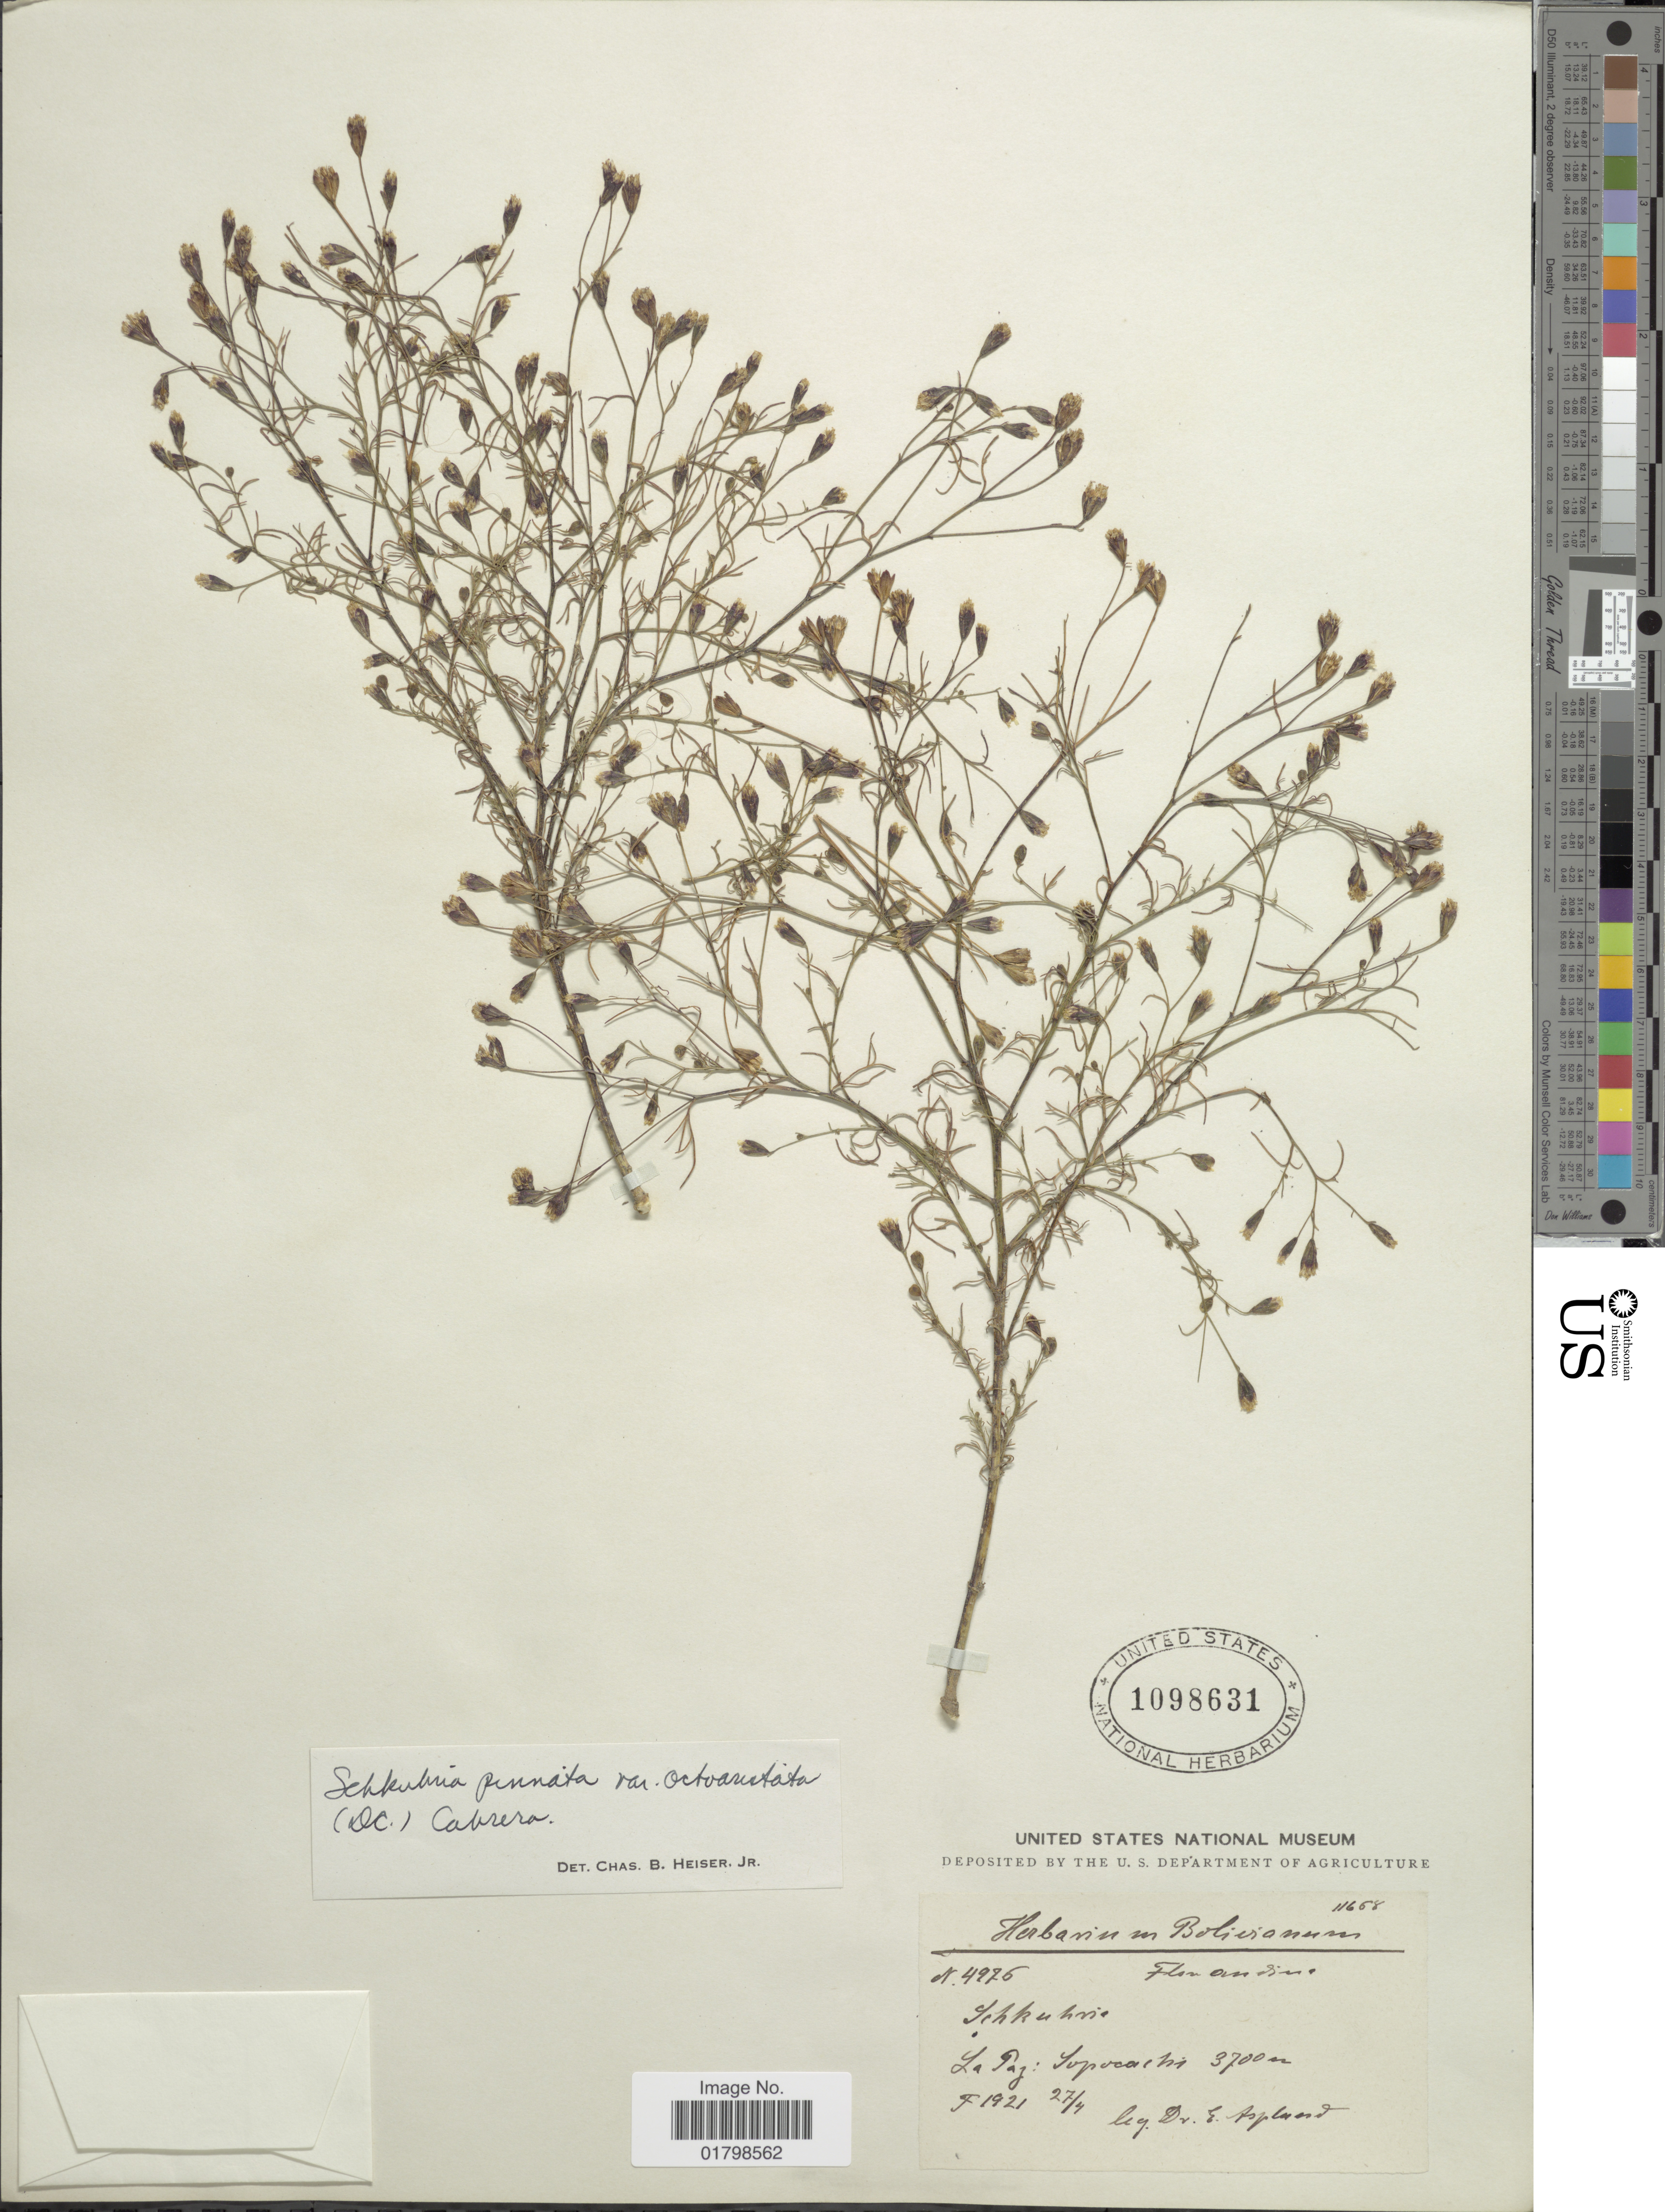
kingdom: Plantae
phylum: Tracheophyta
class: Magnoliopsida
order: Asterales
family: Asteraceae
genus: Schkuhria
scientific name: Schkuhria pinnata var. octoaristata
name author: Cabrera ex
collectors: E. Asplund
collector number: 4976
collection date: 1921-04-27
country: Bolivia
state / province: La Paz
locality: Topocachi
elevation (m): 3700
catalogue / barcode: US 1098631